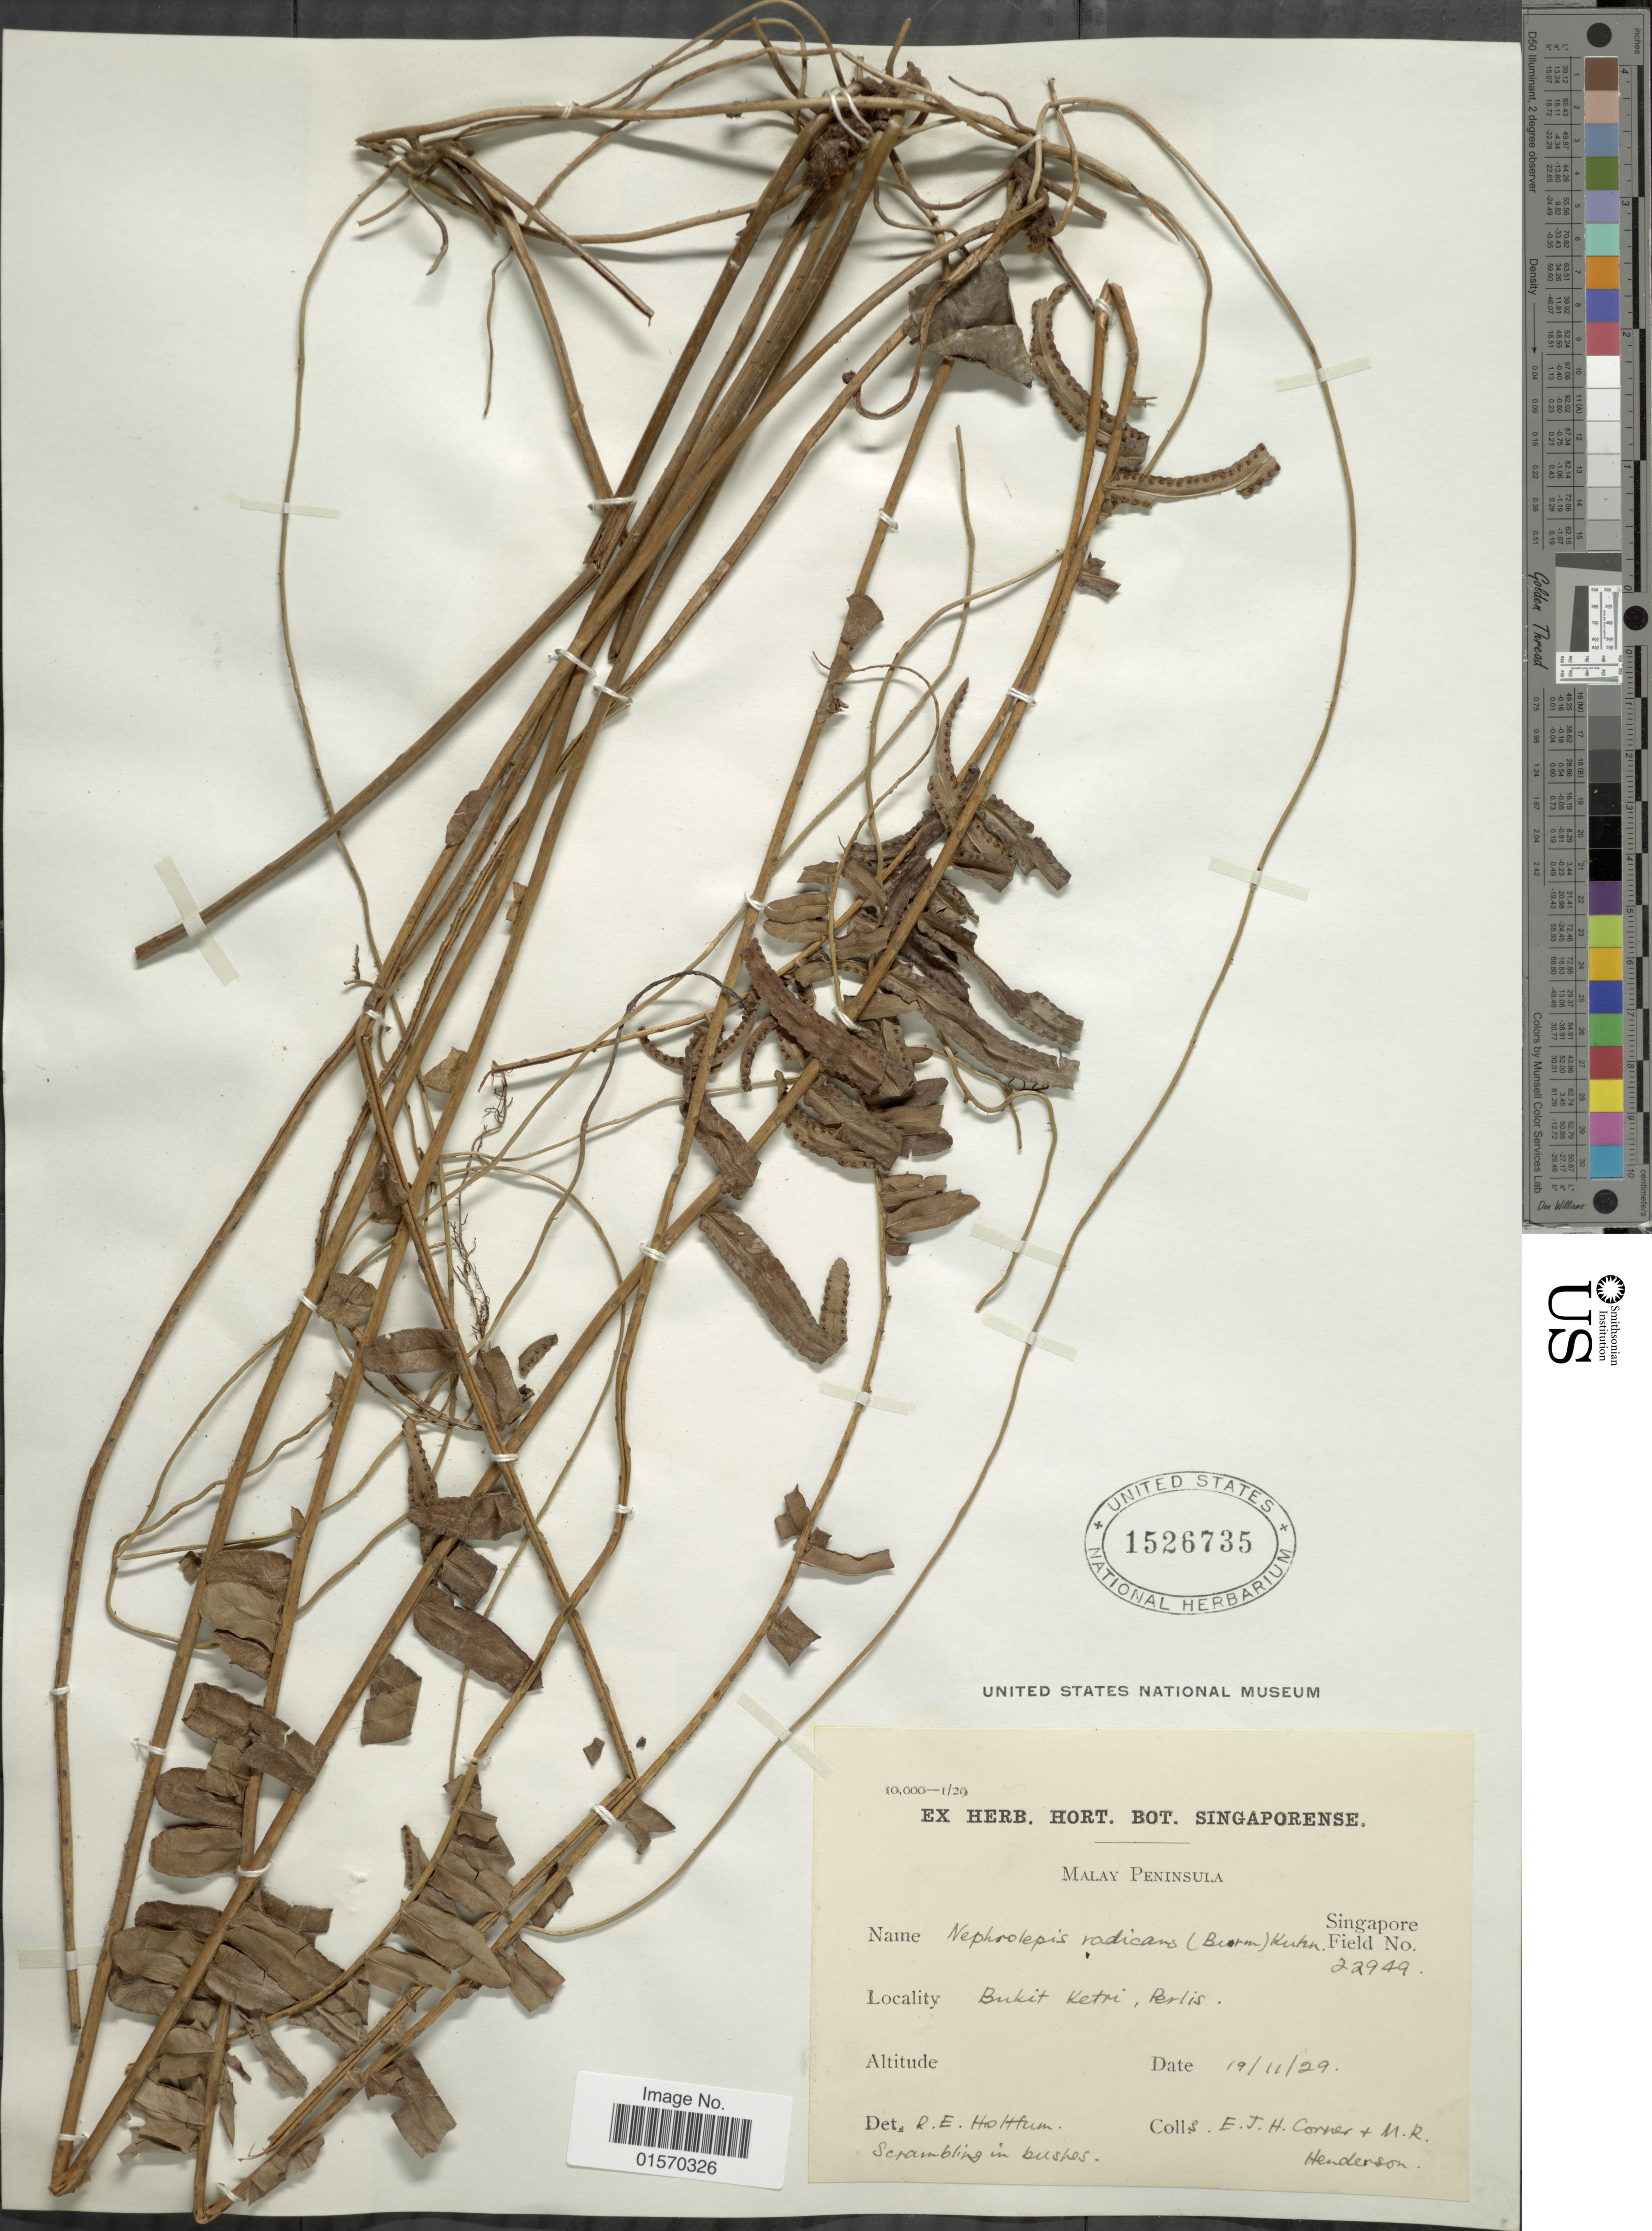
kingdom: Plantae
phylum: Tracheophyta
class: Polypodiopsida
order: Polypodiales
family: Nephrolepidaceae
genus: Nephrolepis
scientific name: Nephrolepis radicans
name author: (Burm.) Kuhn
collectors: E. Corner & M. Henderson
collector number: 22949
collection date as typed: Transcribed d/m/y: 19/11/29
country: Malaysia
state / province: Perlis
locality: Malay Peninsula. Bukit Ketri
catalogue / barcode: US 526735